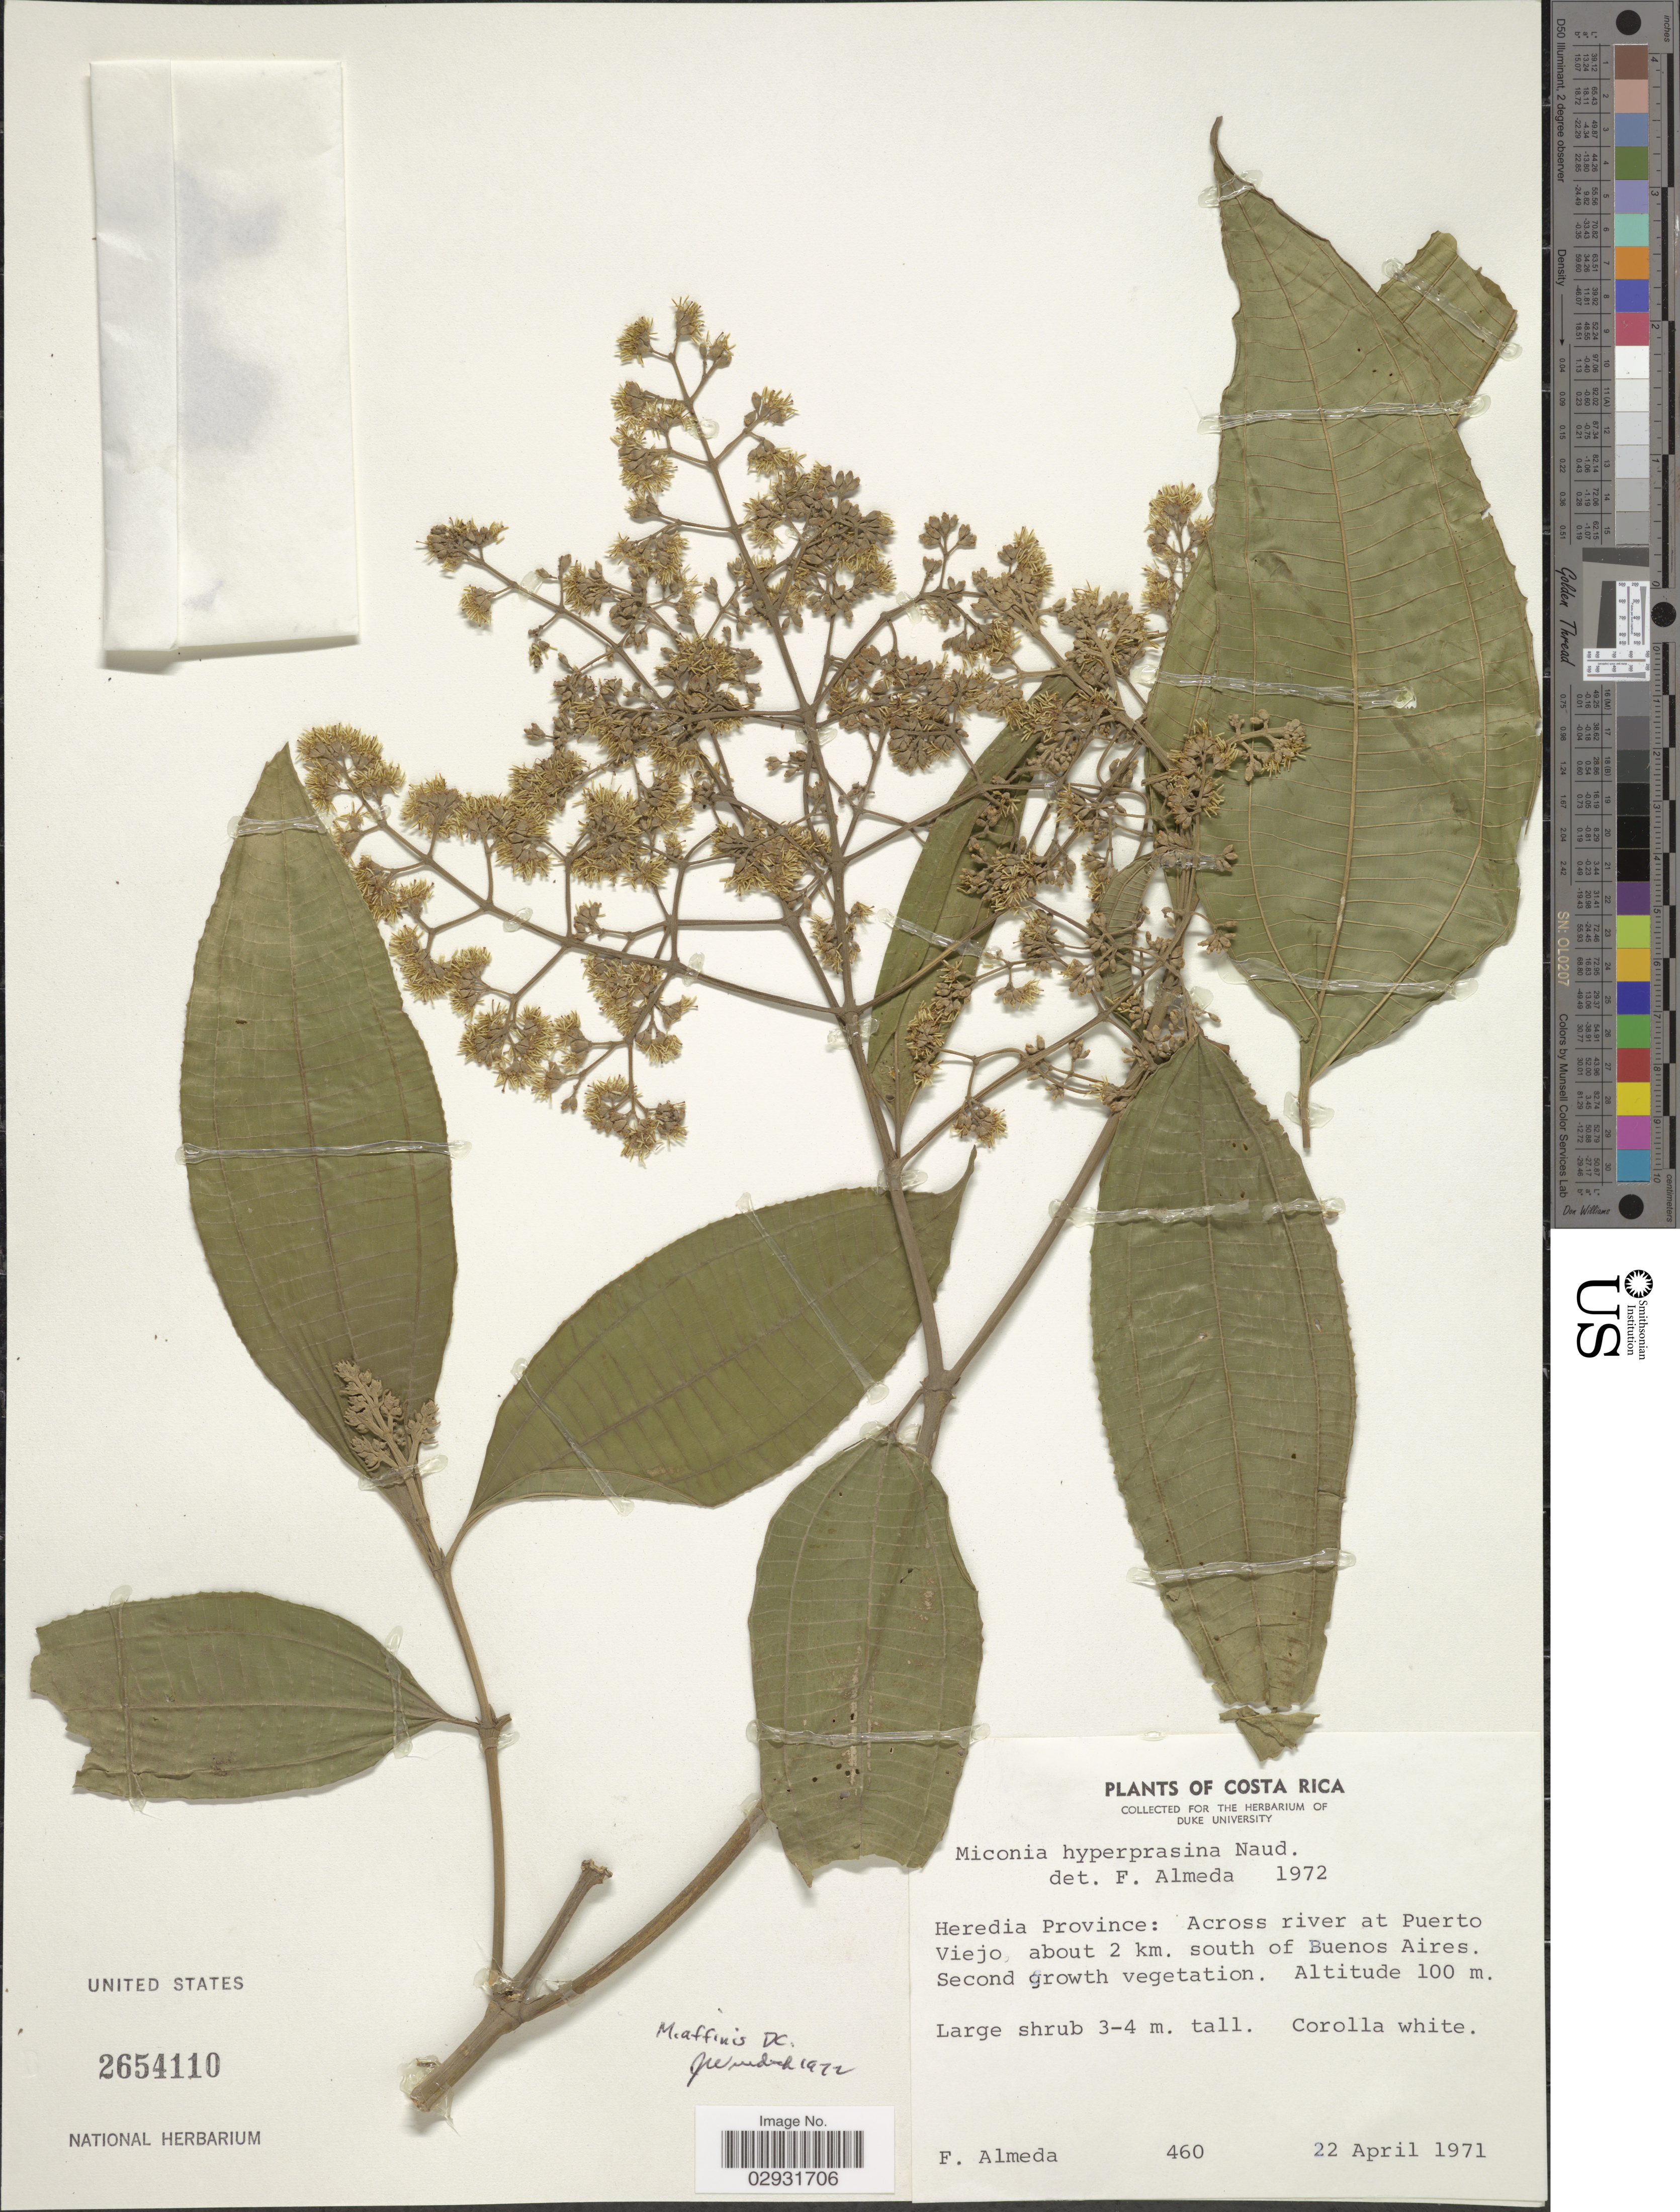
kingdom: Plantae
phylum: Tracheophyta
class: Magnoliopsida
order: Myrtales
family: Melastomataceae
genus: Miconia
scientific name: Miconia affinis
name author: DC.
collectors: F. Almeda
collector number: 460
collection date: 1971-04-22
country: Costa Rica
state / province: Heredia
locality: Heredia Province: Across river at Puerto Viejo about 2 km. south of Buenos Aires.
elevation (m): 100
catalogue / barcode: US 2654110